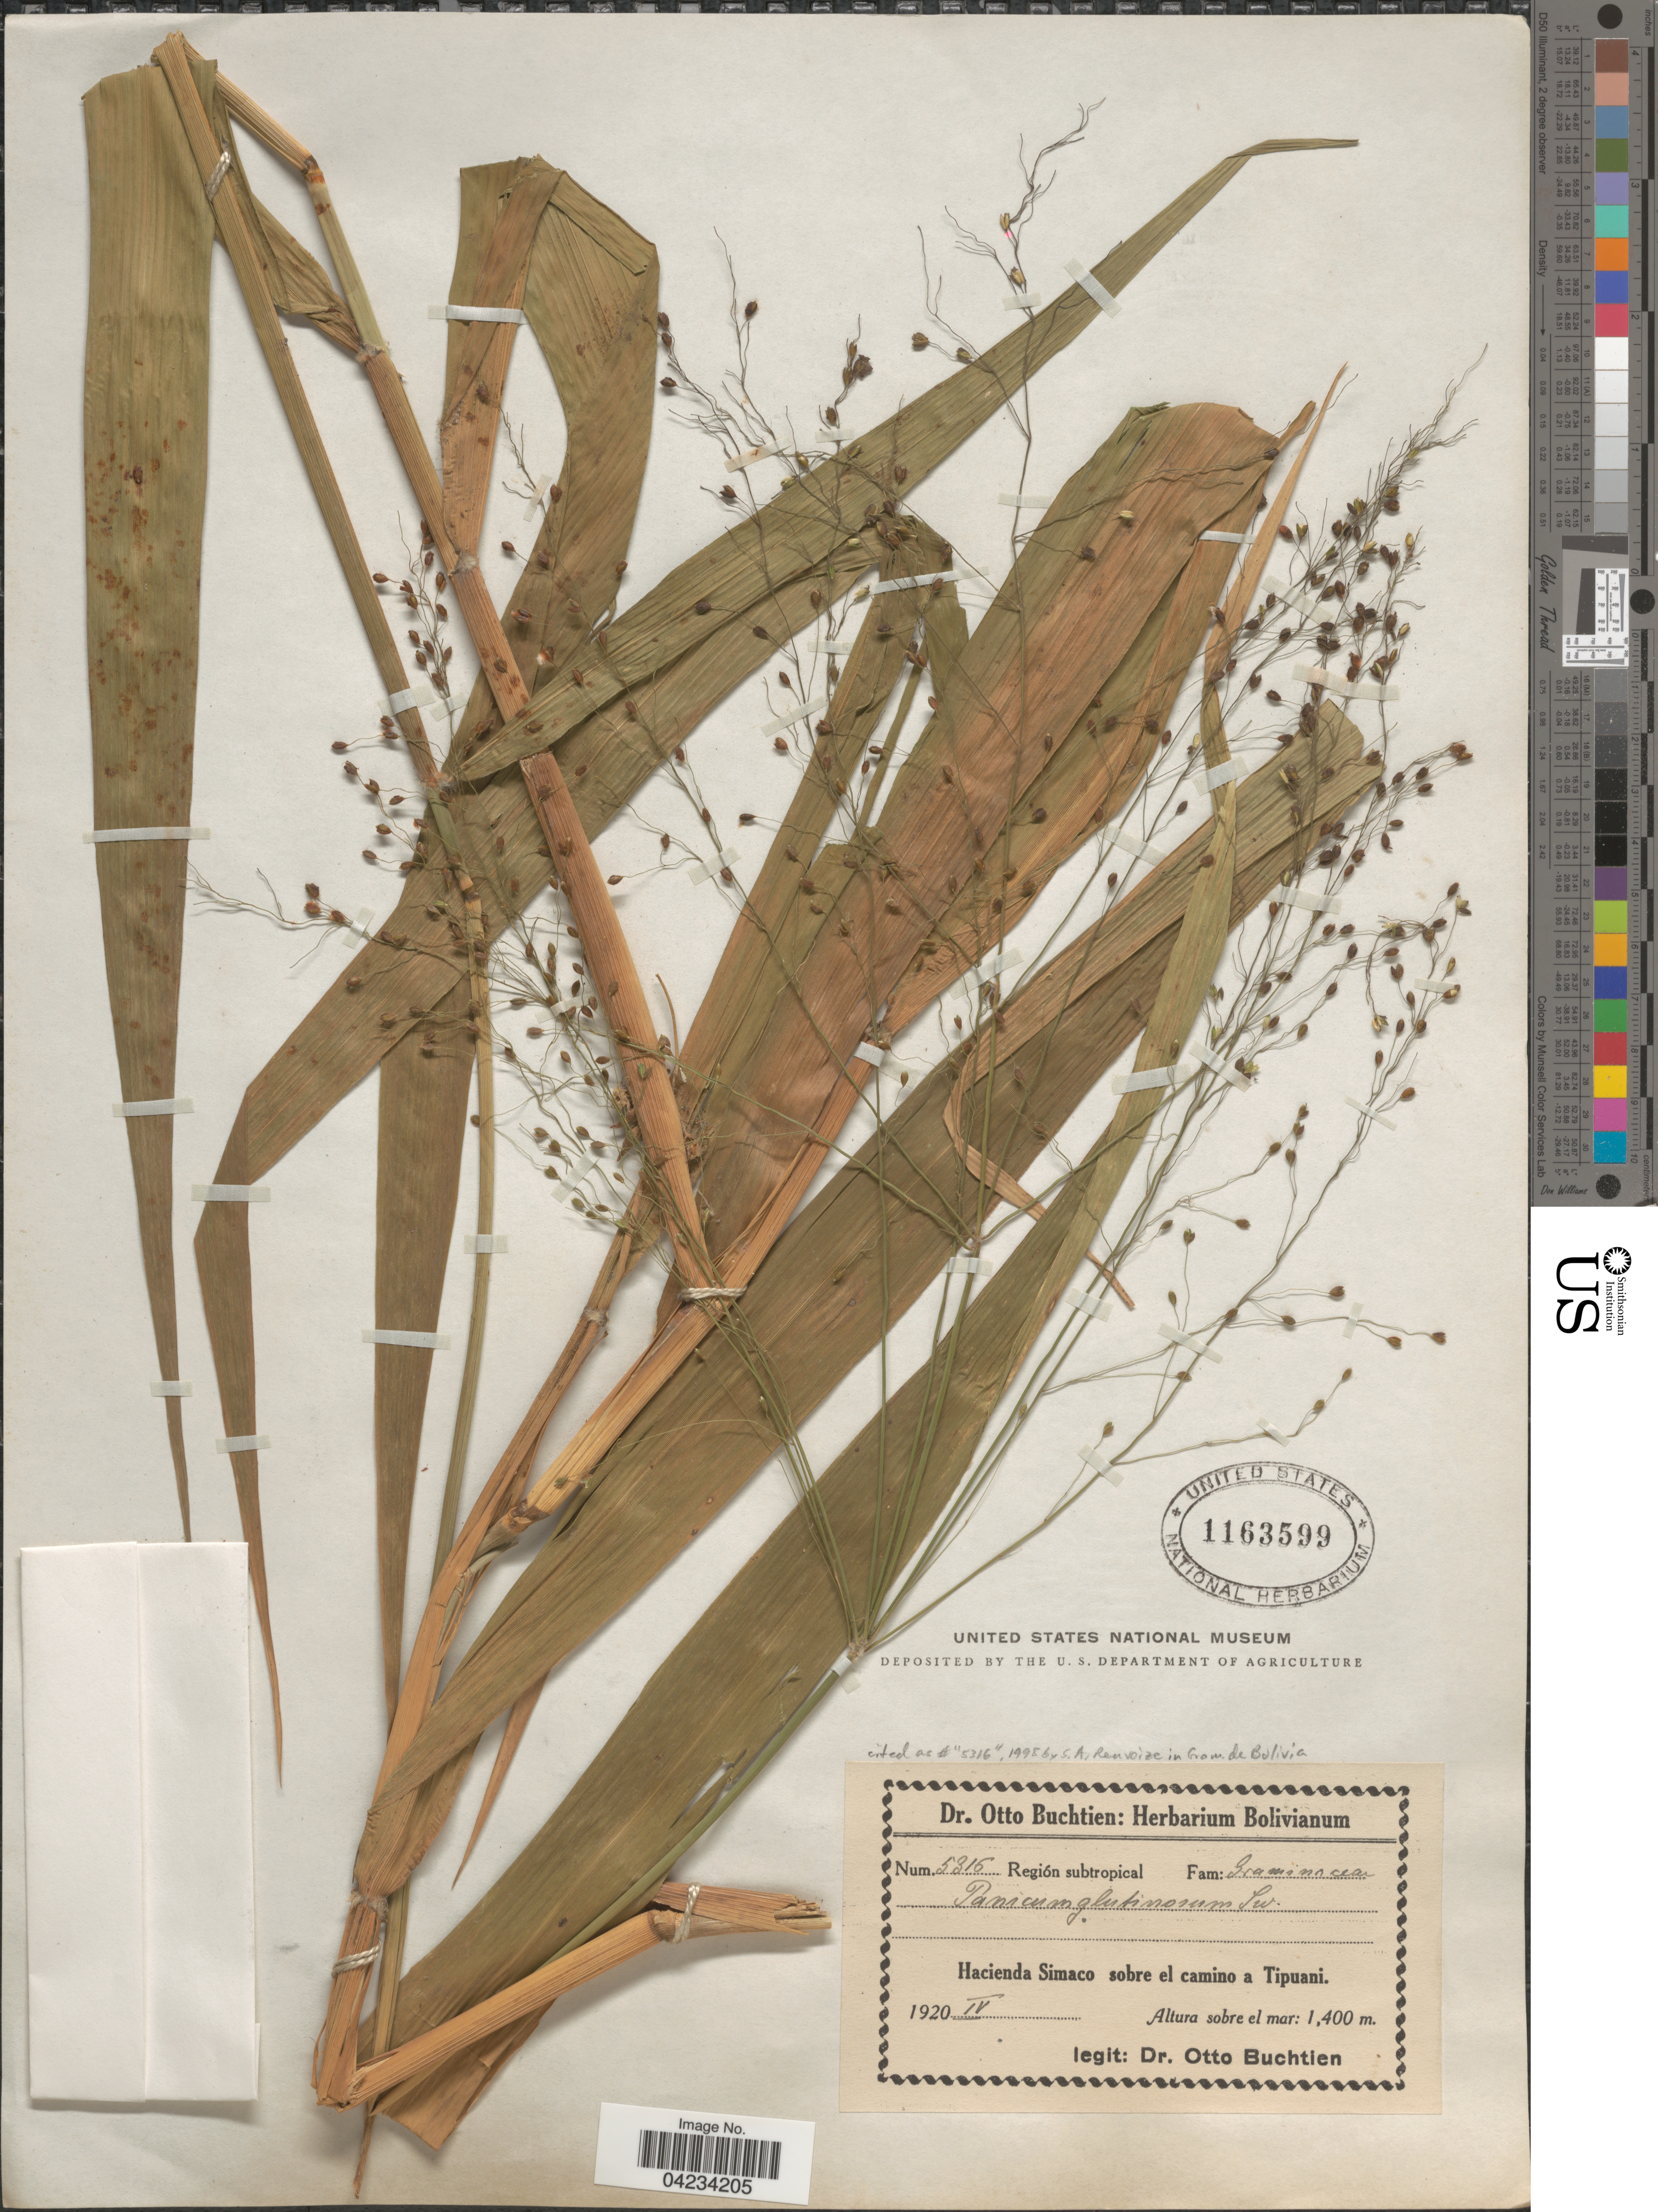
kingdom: Plantae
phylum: Tracheophyta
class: Liliopsida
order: Poales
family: Poaceae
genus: Homolepis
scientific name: Homolepis glutinosa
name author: (Sw.) Zuloaga & Soderstr.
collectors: O. Buchtien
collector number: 5315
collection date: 1920-04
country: Bolivia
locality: Región subtropical. Hacienda Simaco sobre el camino a Tipuani.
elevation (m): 1400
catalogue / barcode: US 1163599